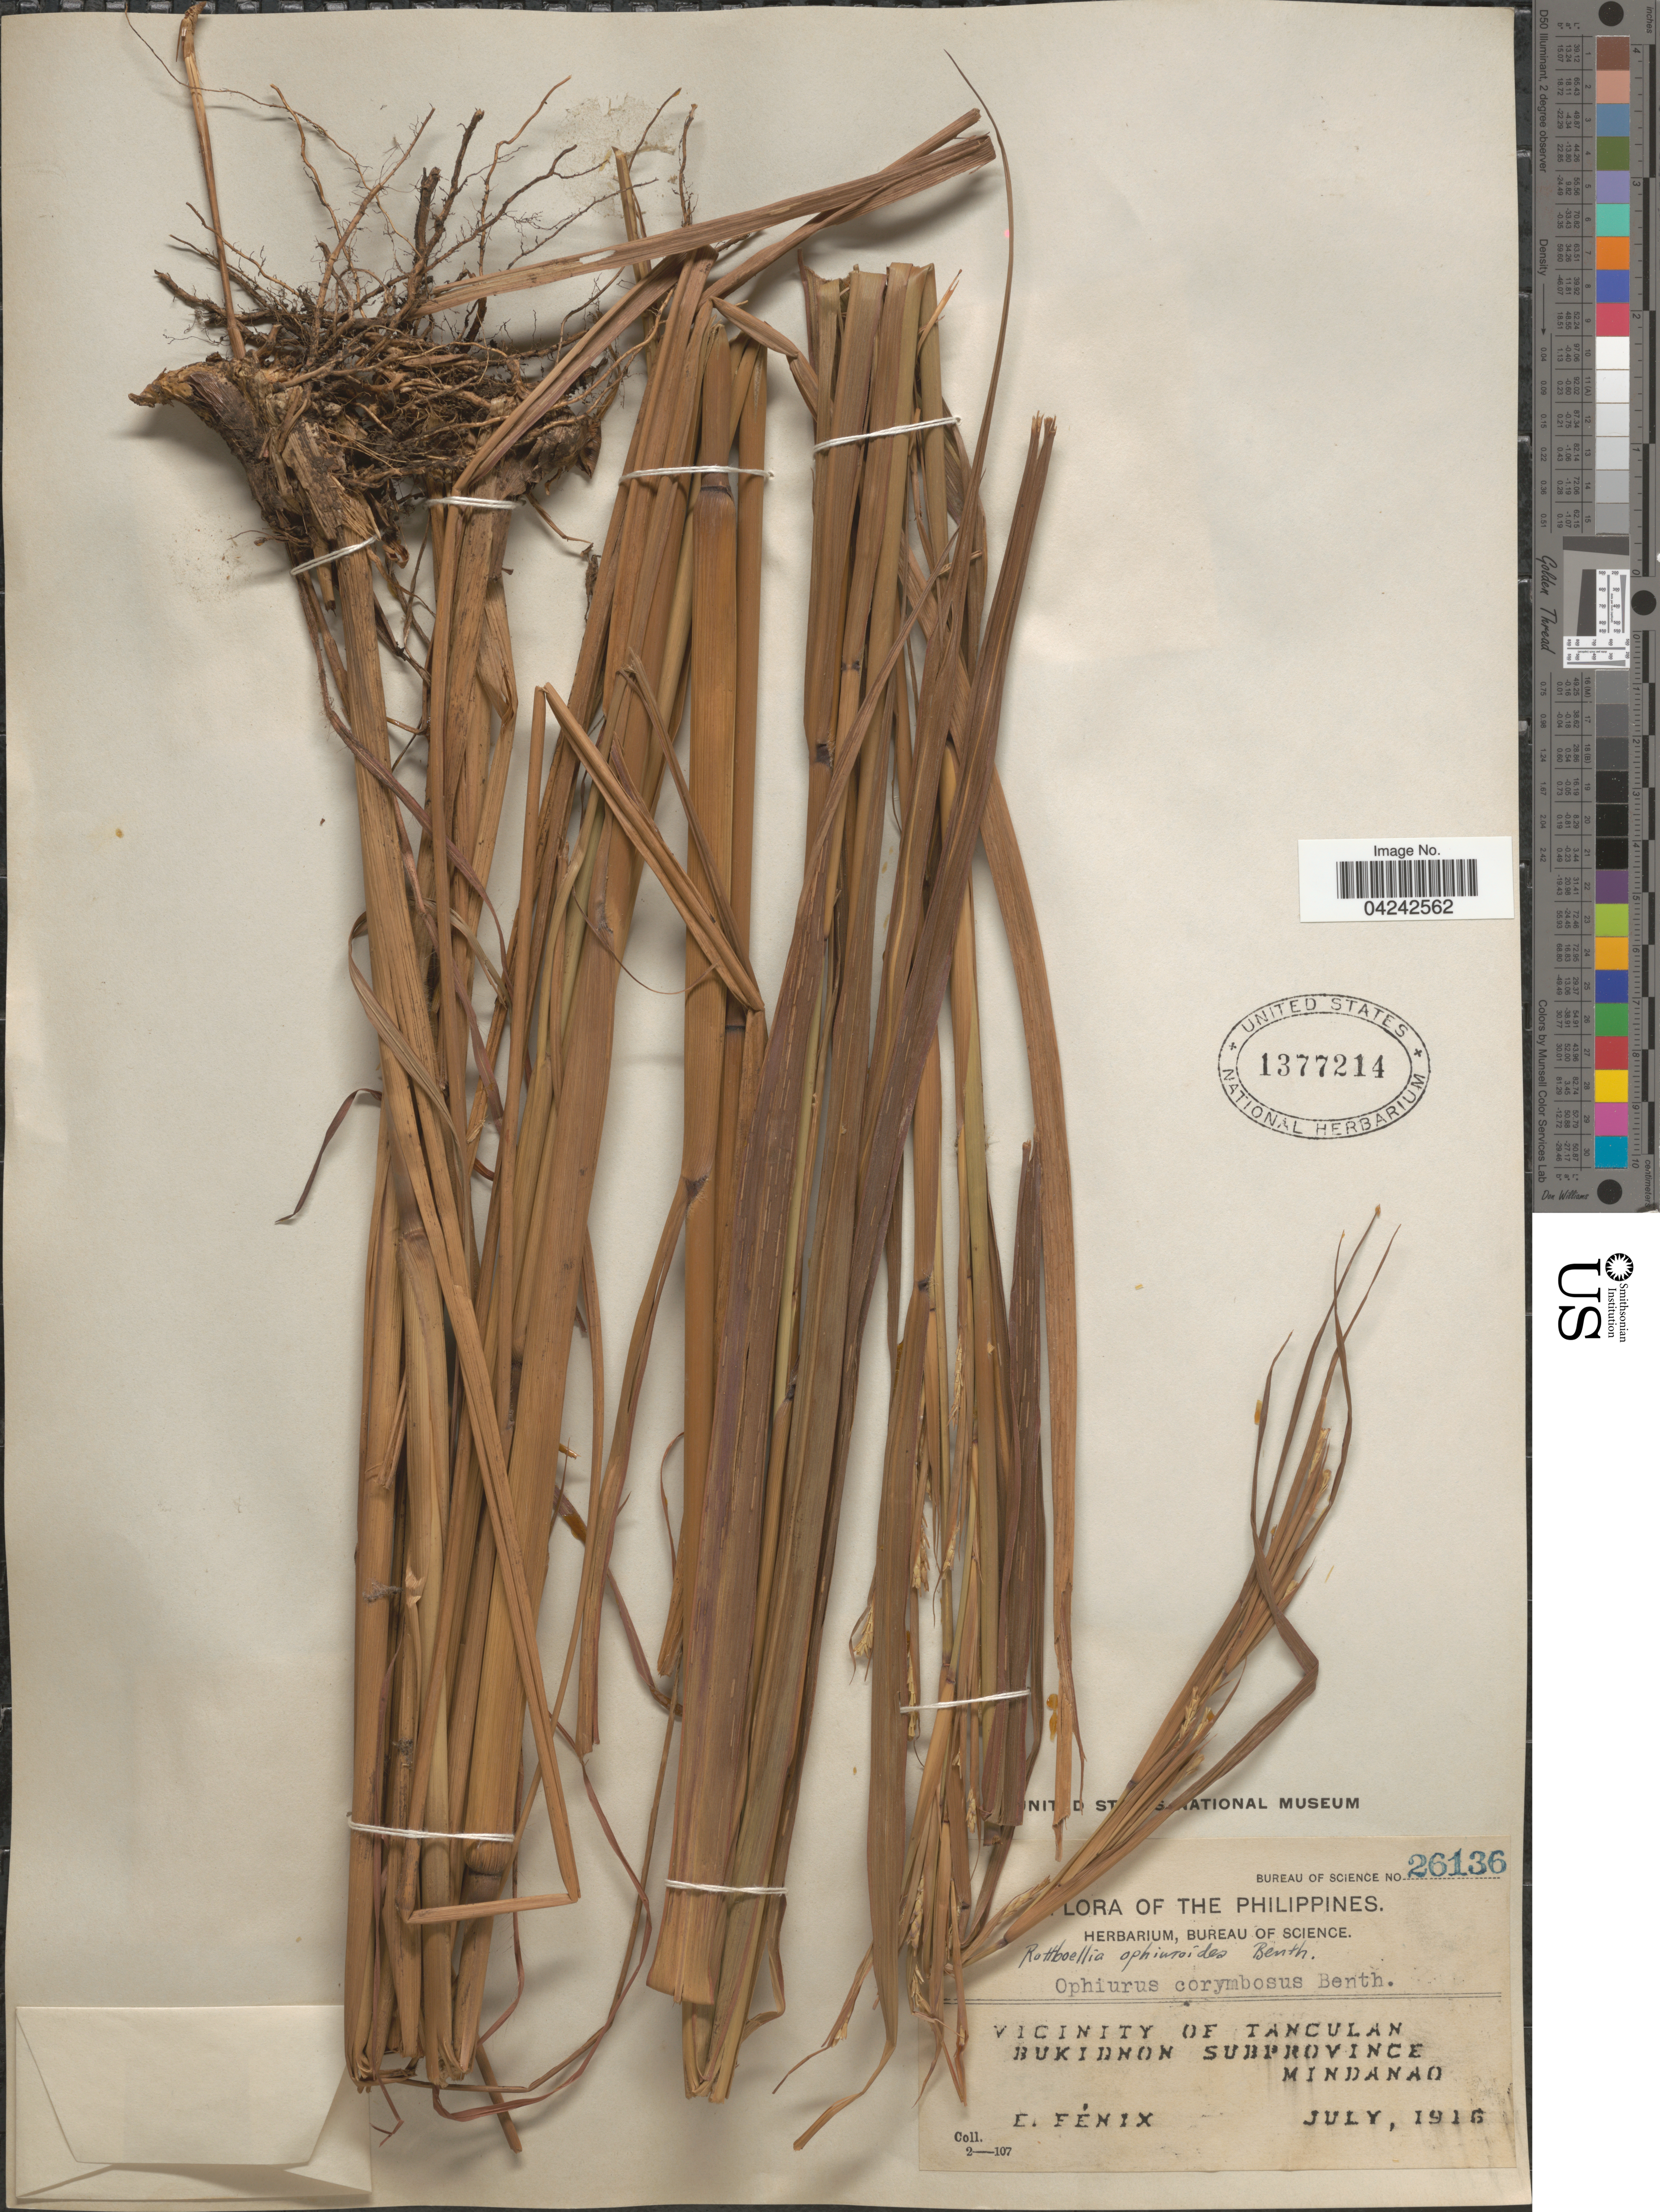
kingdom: Plantae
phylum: Tracheophyta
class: Liliopsida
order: Poales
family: Poaceae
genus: Rottboellia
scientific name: Rottboellia rottboellioides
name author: (R. Br.) Druce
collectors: E. Fénix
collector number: Bureau of Science 26136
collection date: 1916-07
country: Philippines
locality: Vicinity of Tanculan. Bukidnon Subprovince. Mindanao.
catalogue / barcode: US 1377214